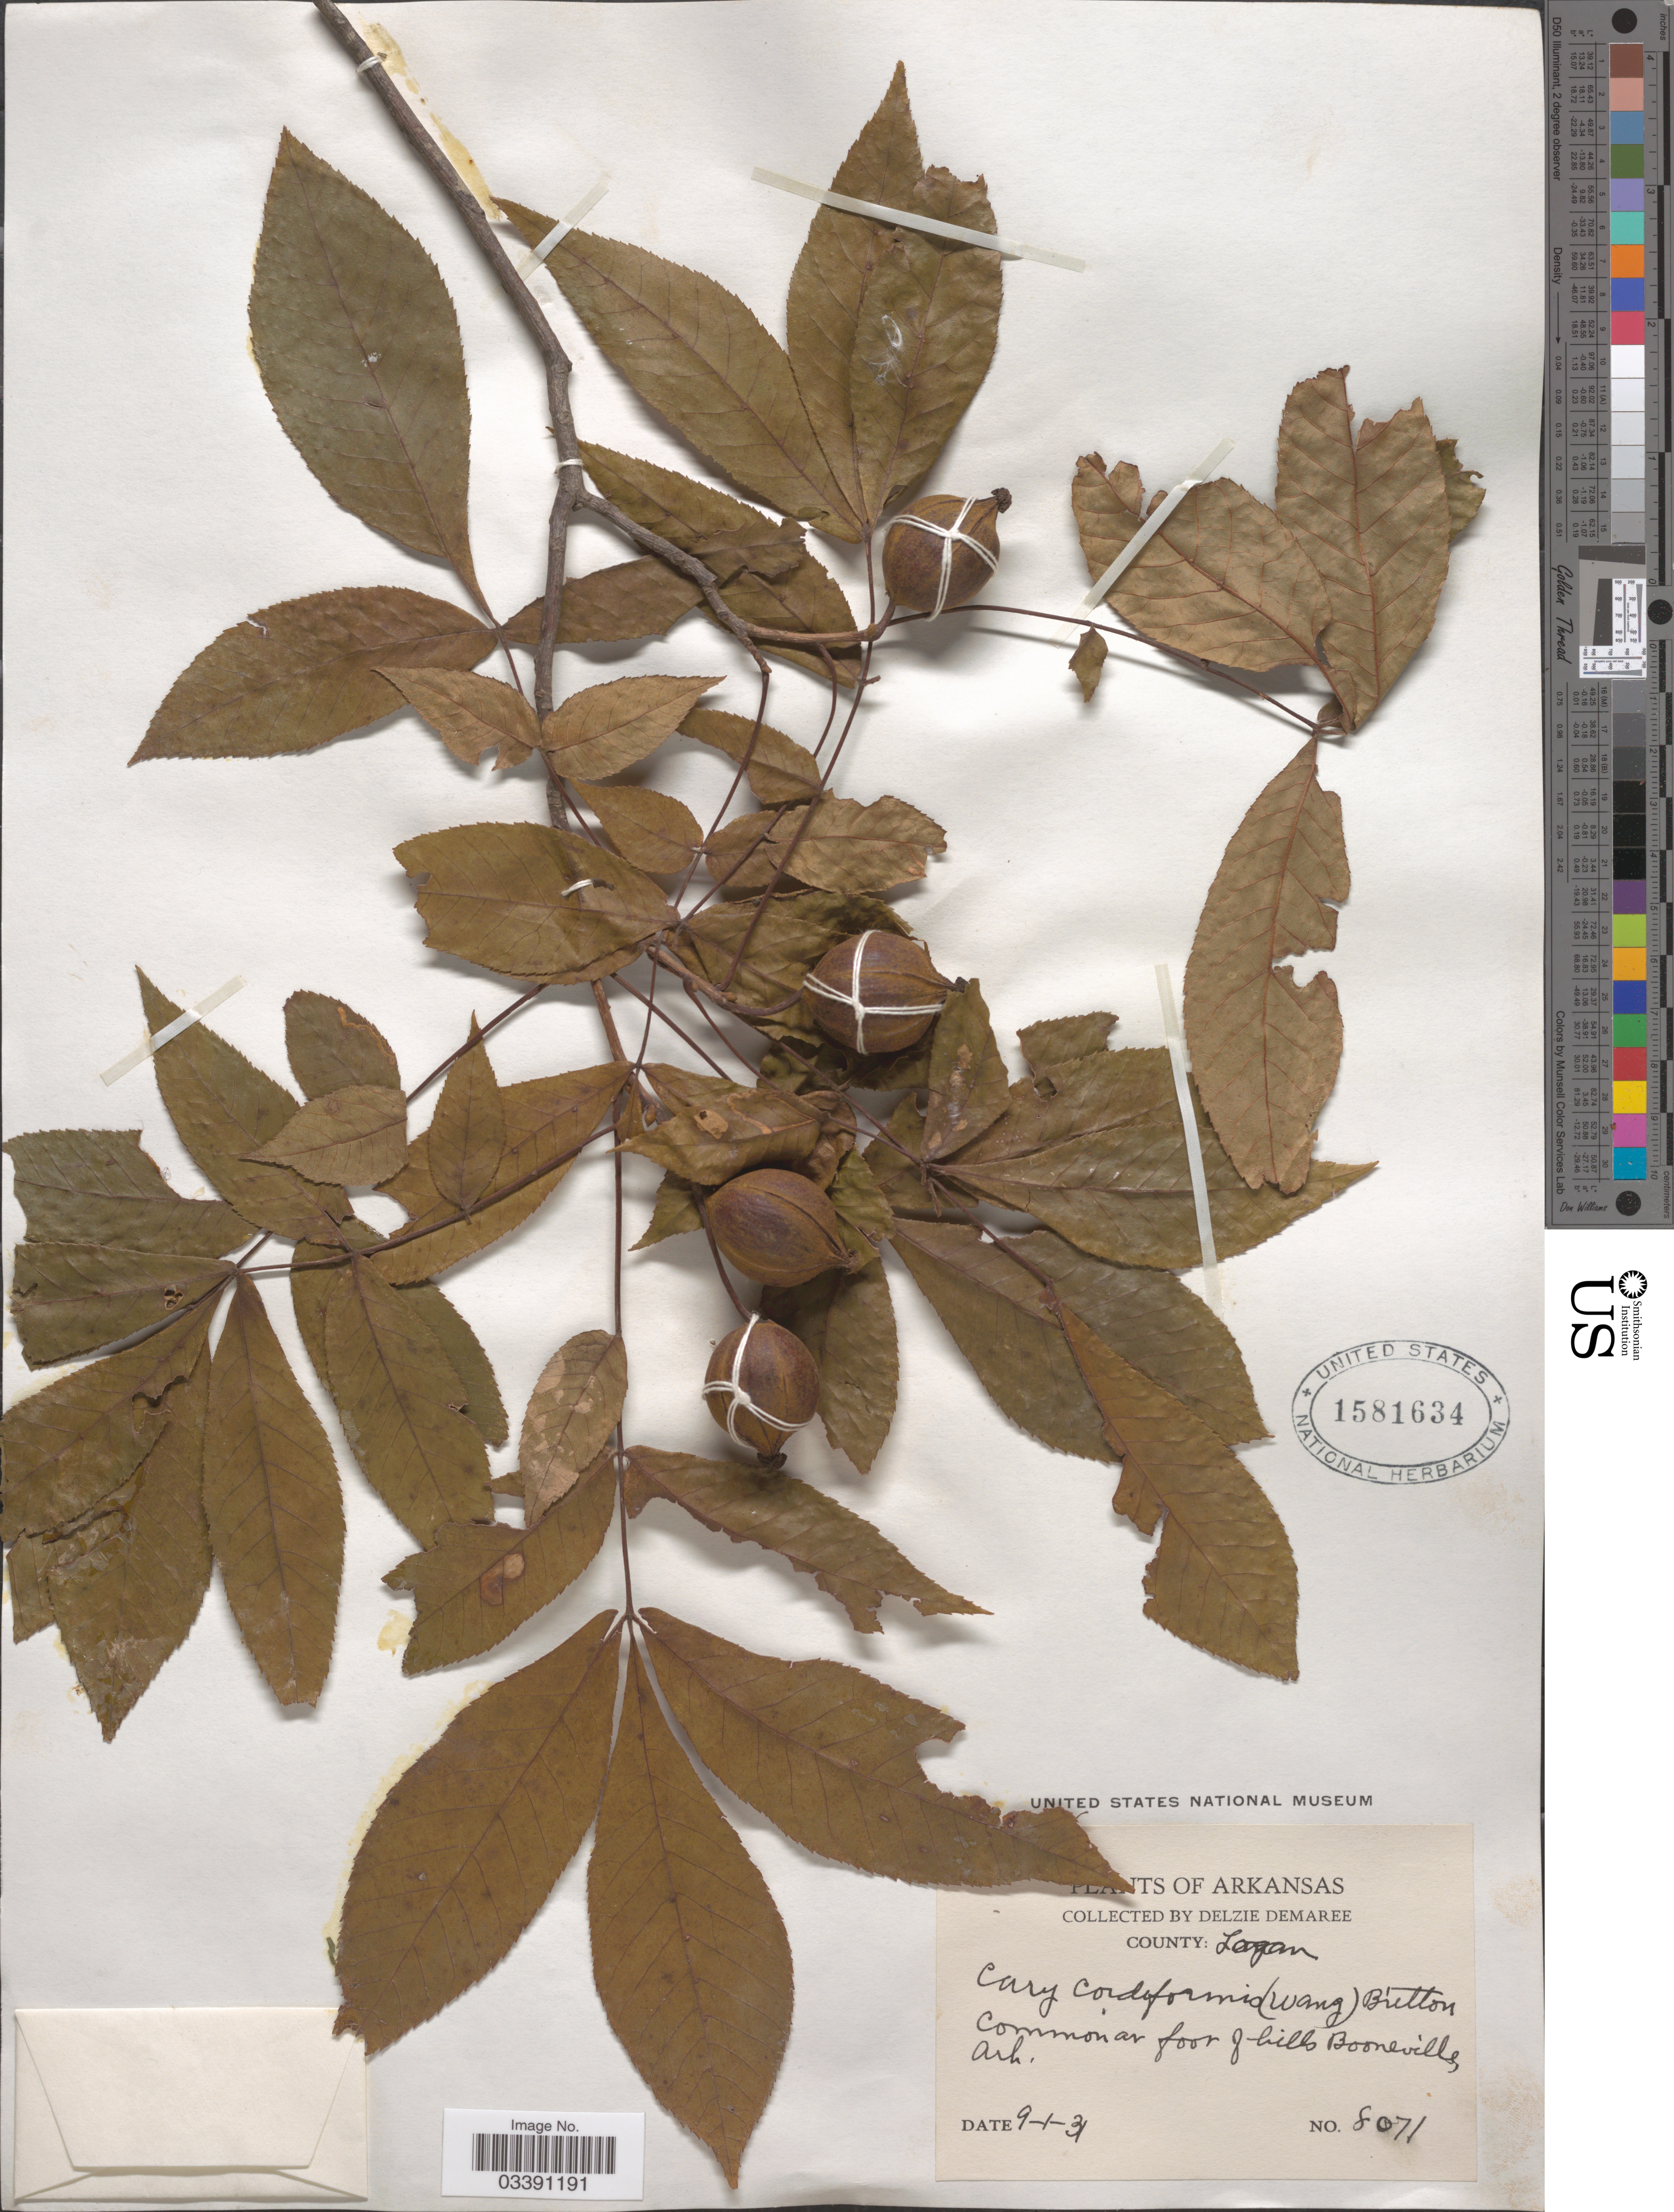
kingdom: Plantae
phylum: Tracheophyta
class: Magnoliopsida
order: Fagales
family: Juglandaceae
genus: Carya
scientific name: Carya cordiformis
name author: (Wangenh.) K. Koch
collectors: D. Demaree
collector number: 8071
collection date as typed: Transcribed d/m/y: 1/9/31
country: United States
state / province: Arkansas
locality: County: Logan. Common at foot of hills Booneville.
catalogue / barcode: US 1581634